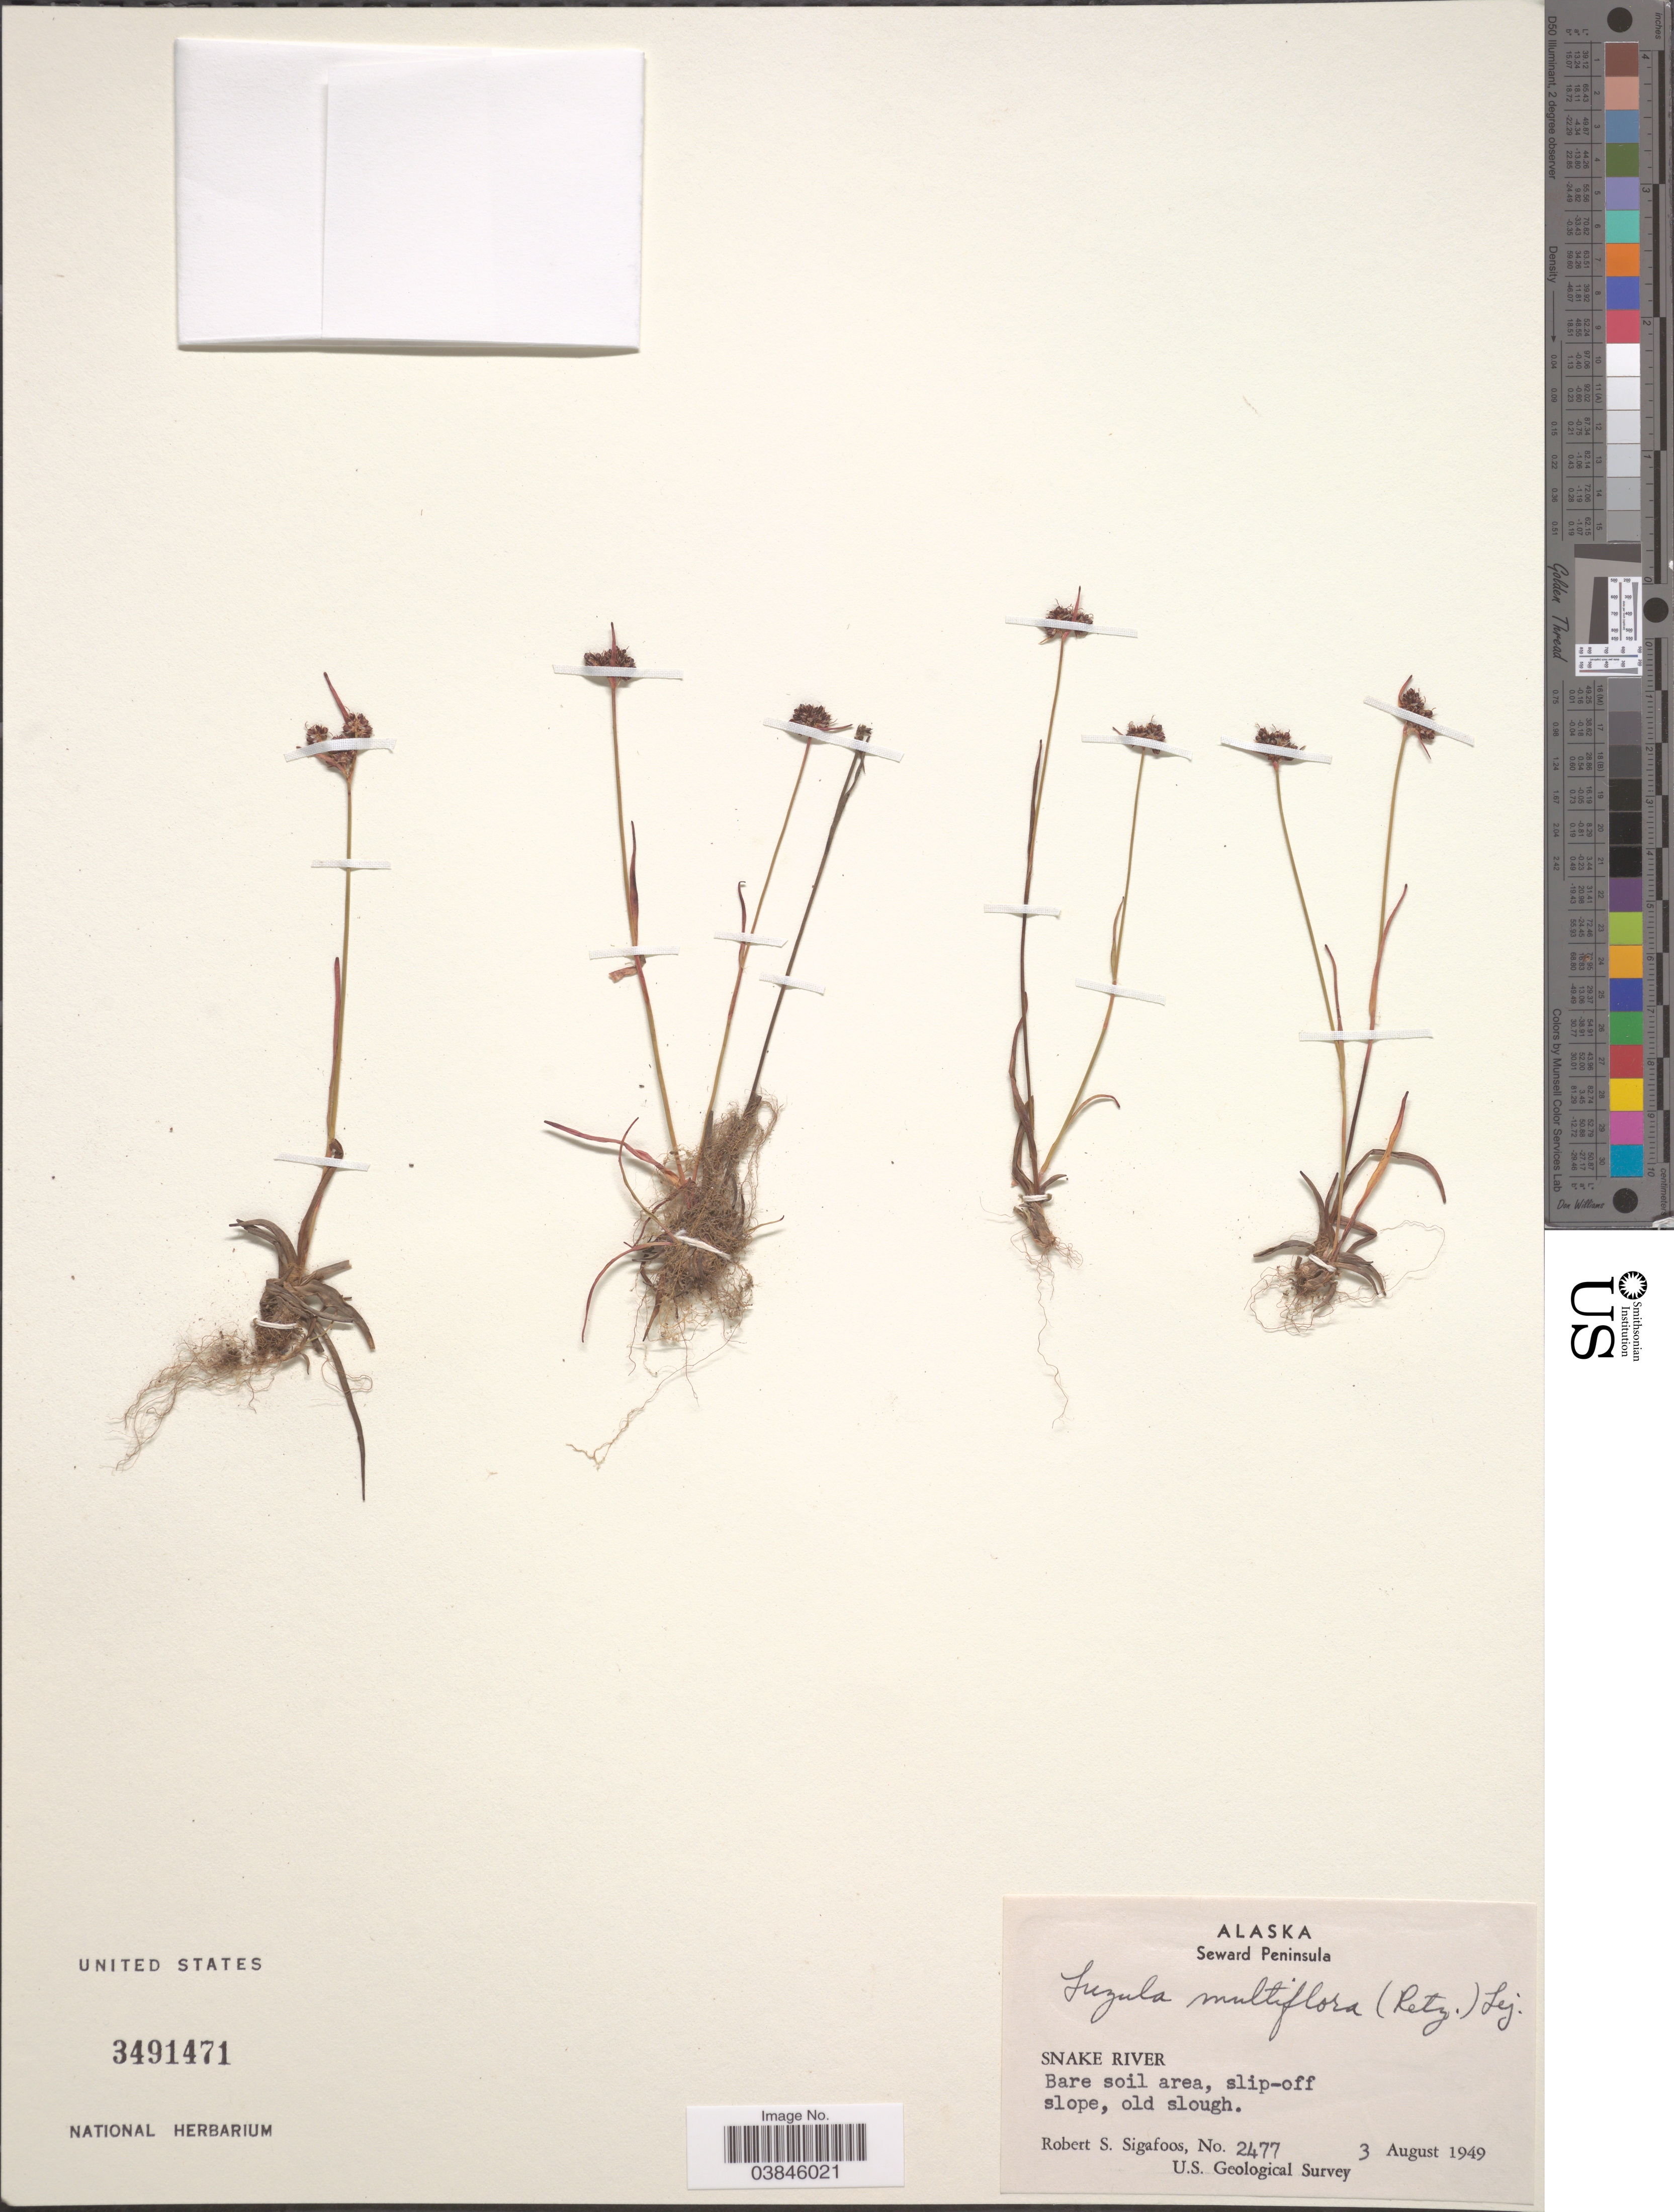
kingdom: Plantae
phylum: Tracheophyta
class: Liliopsida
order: Poales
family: Juncaceae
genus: Luzula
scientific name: Luzula multiflora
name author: (Ehrh.) Lej.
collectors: R. Sigafoos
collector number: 2477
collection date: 1949-08-03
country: United States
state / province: Alaska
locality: Seward Peninsula. Snake River.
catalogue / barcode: US 3491471